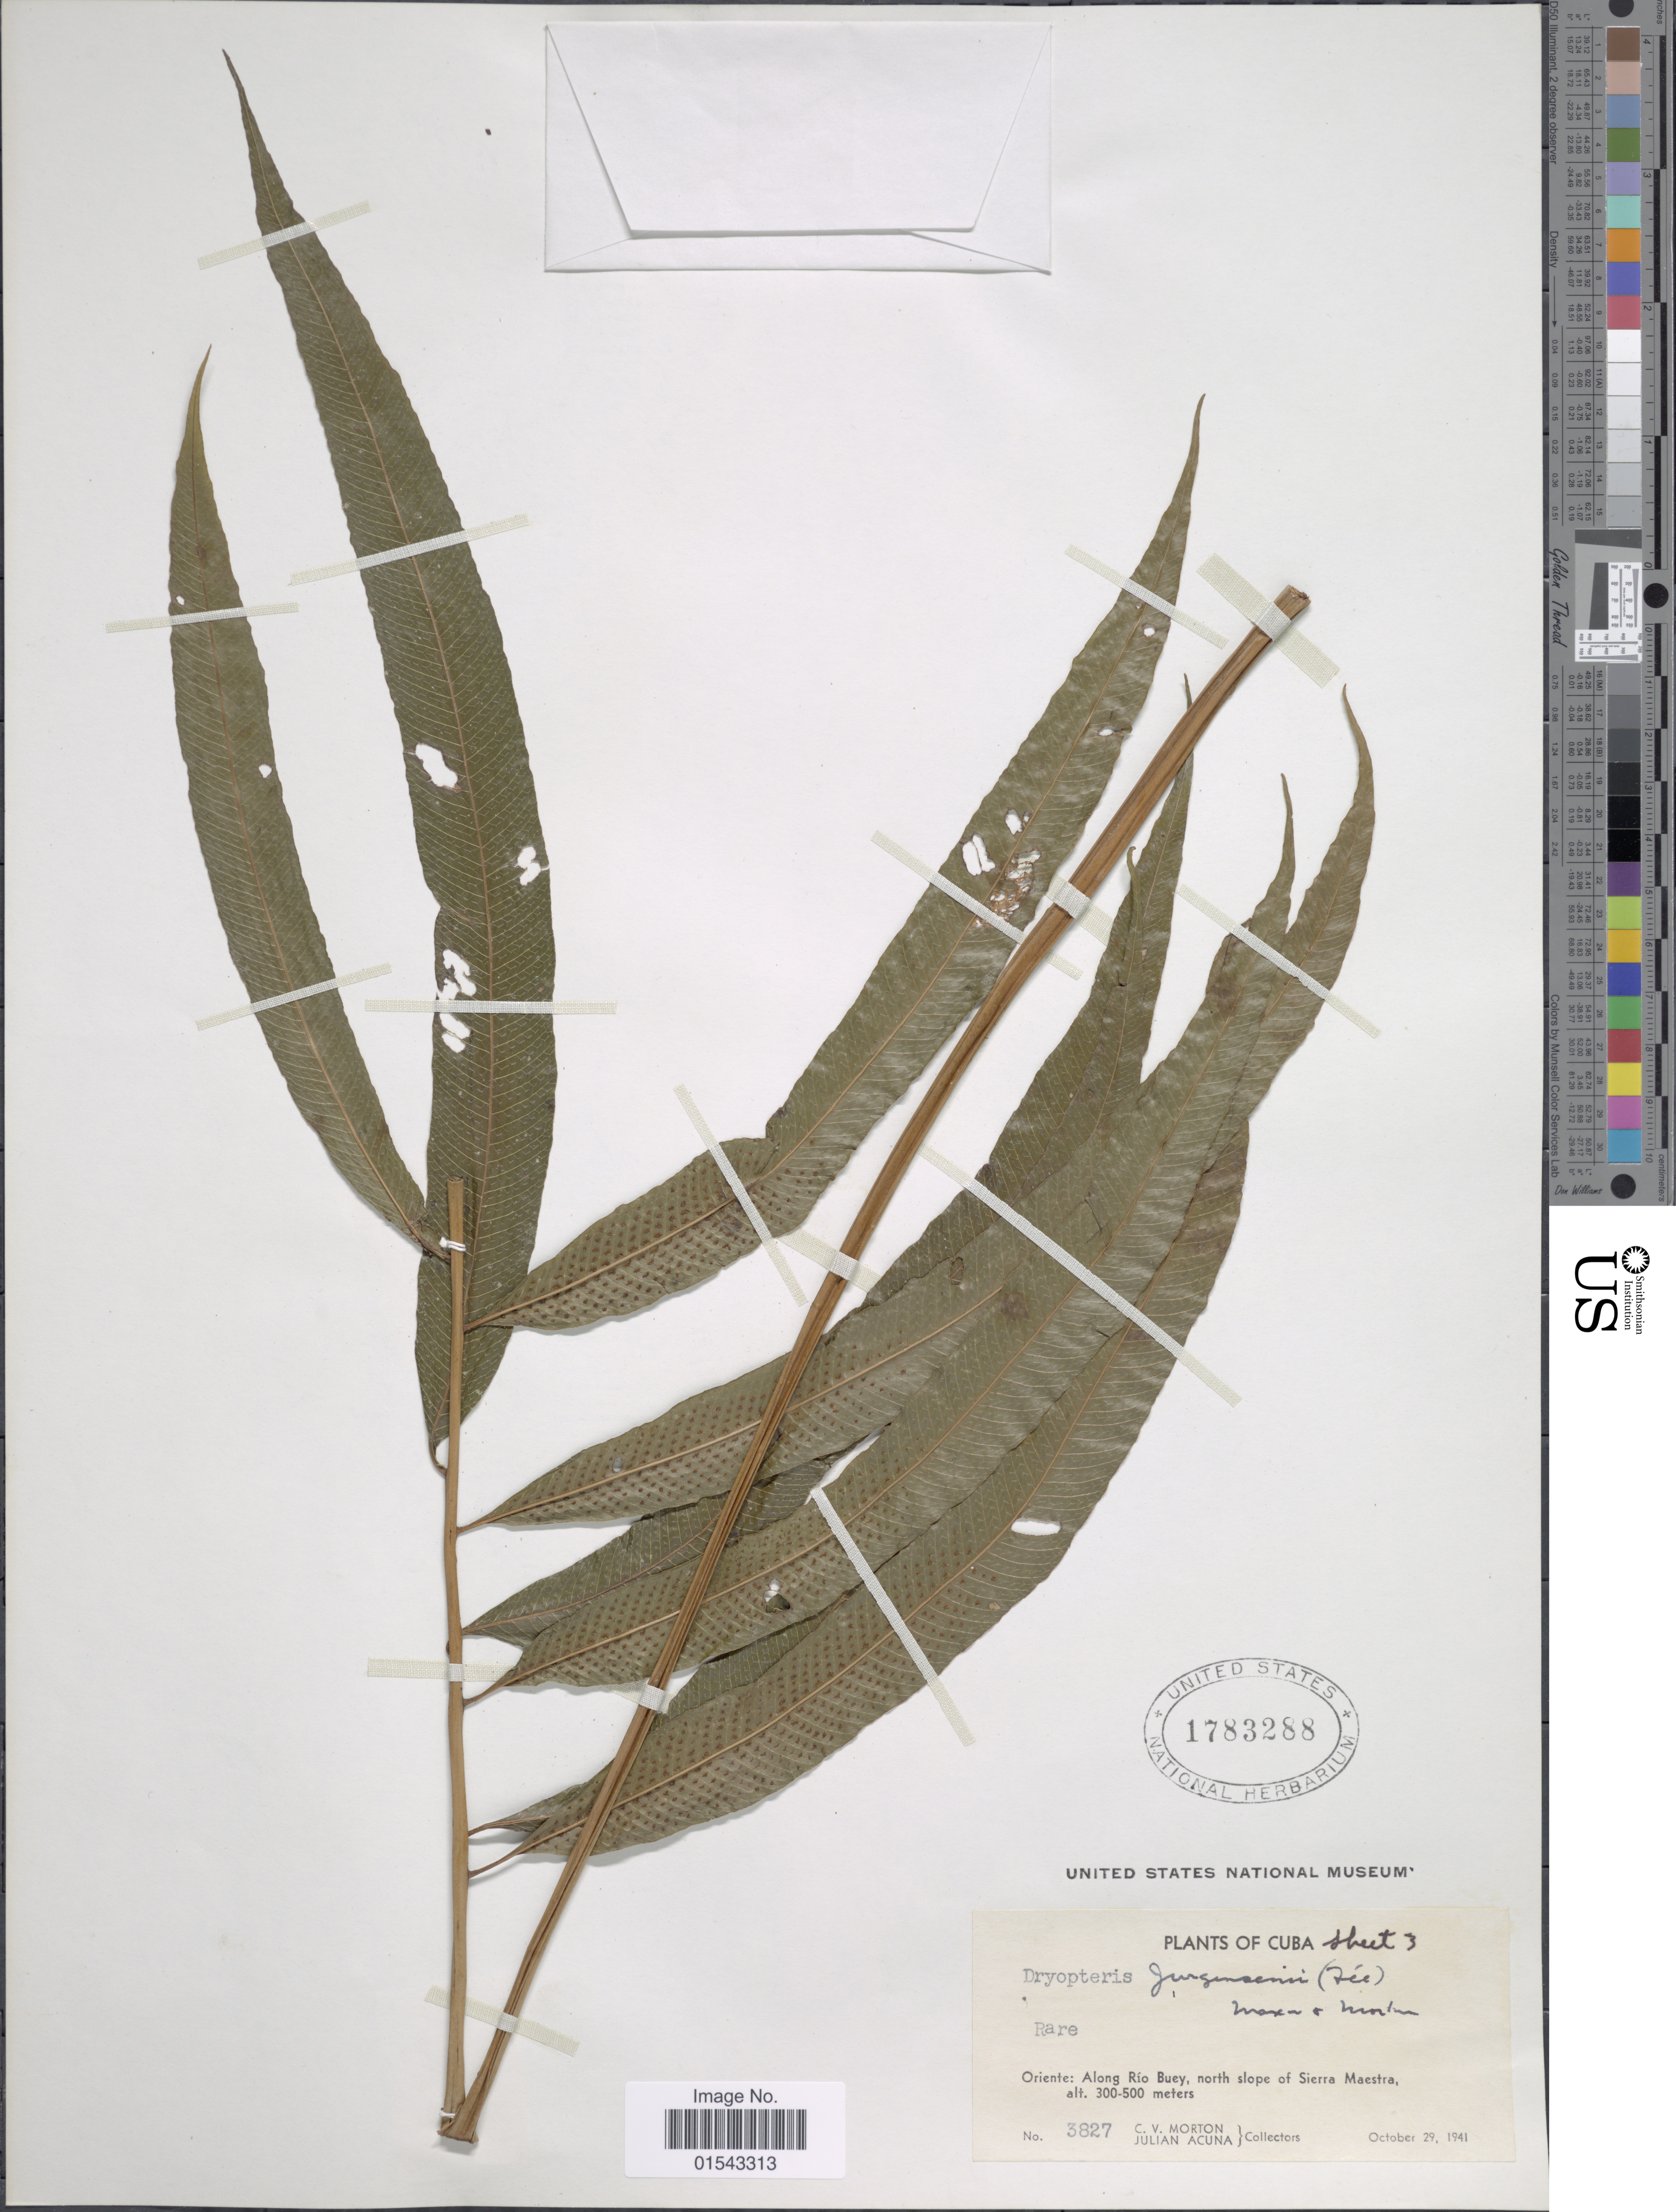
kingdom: Plantae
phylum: Tracheophyta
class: Polypodiopsida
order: Polypodiales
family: Thelypteridaceae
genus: Meniscium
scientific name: Meniscium falcatum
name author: Liebm.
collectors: C. V. Morton & J. B. Acuña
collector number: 3827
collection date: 1941-10-29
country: Cuba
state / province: Oriente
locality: Cuba, Oriente: along Rio Buey, north slope of Sierra Maestra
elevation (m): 300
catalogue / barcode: US 1783288